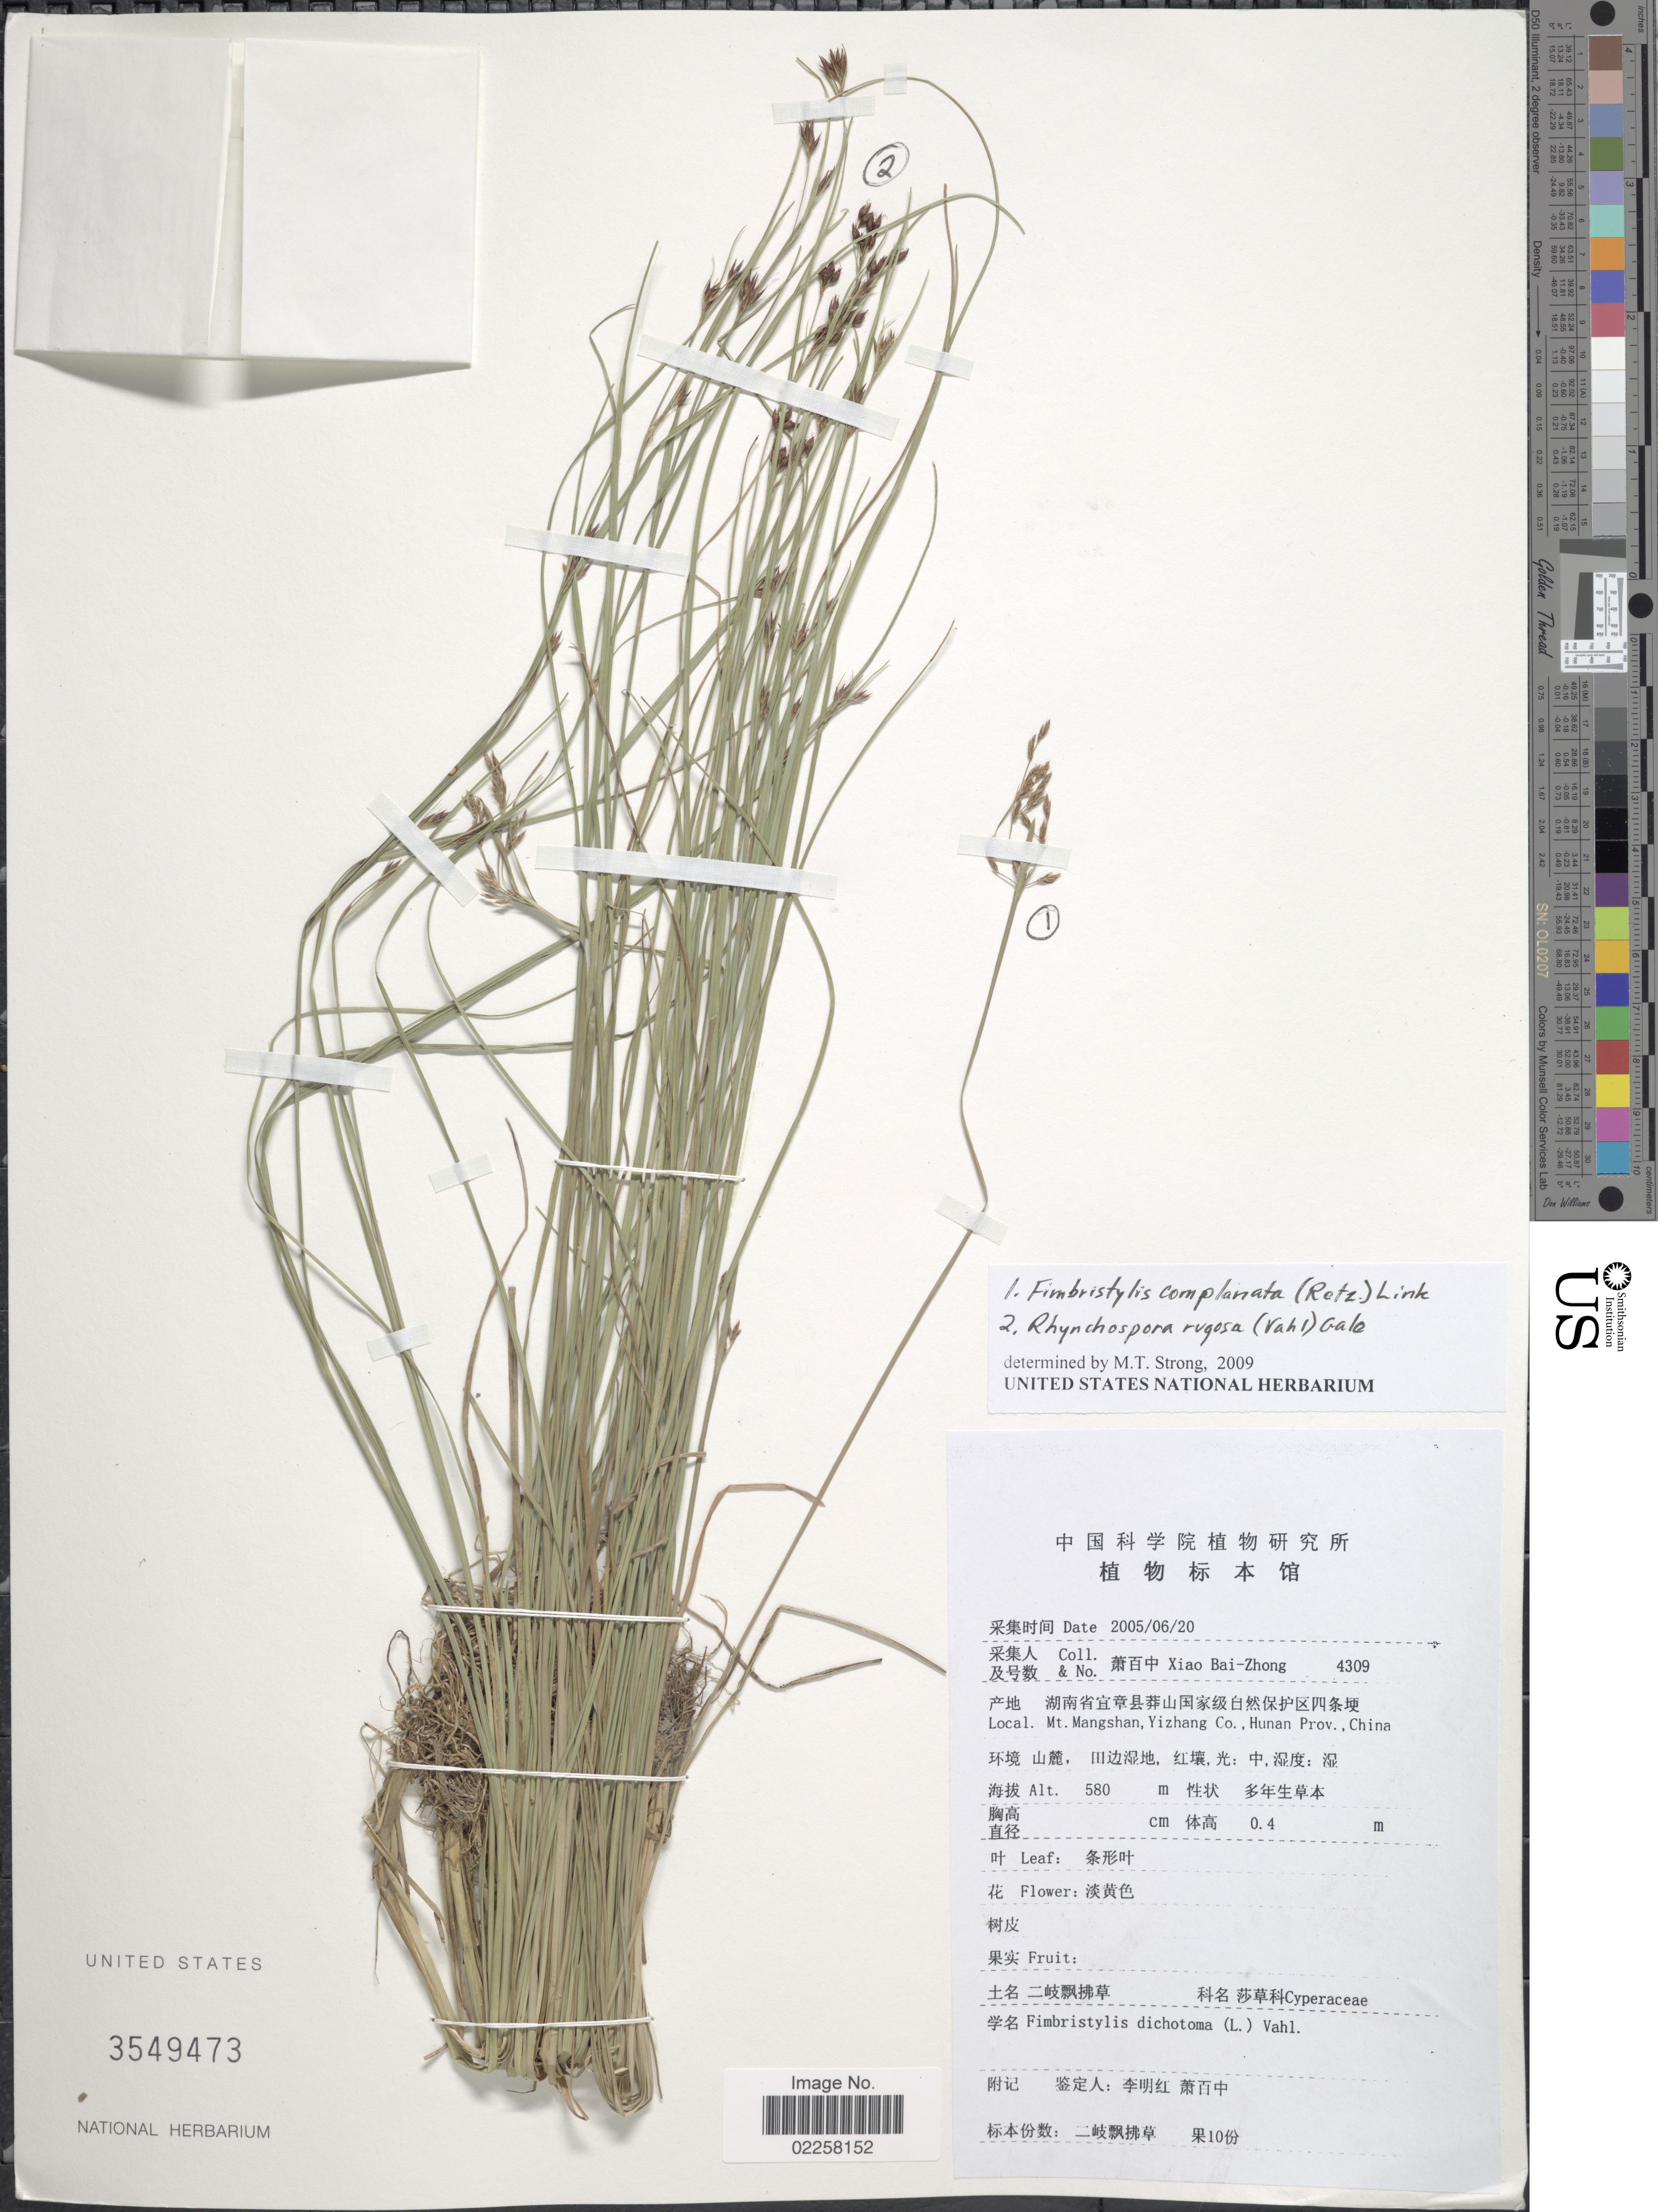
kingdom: Plantae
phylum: Tracheophyta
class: Liliopsida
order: Poales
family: Cyperaceae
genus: Rhynchospora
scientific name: Rhynchospora rugosa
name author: (Vahl) Gale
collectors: B. Z. Xiao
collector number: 4309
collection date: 2005-06-20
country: China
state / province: Hunan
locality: Mt. Mangshan, Yizhang Co., Hunan Prov.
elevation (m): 580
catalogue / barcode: US 3549473